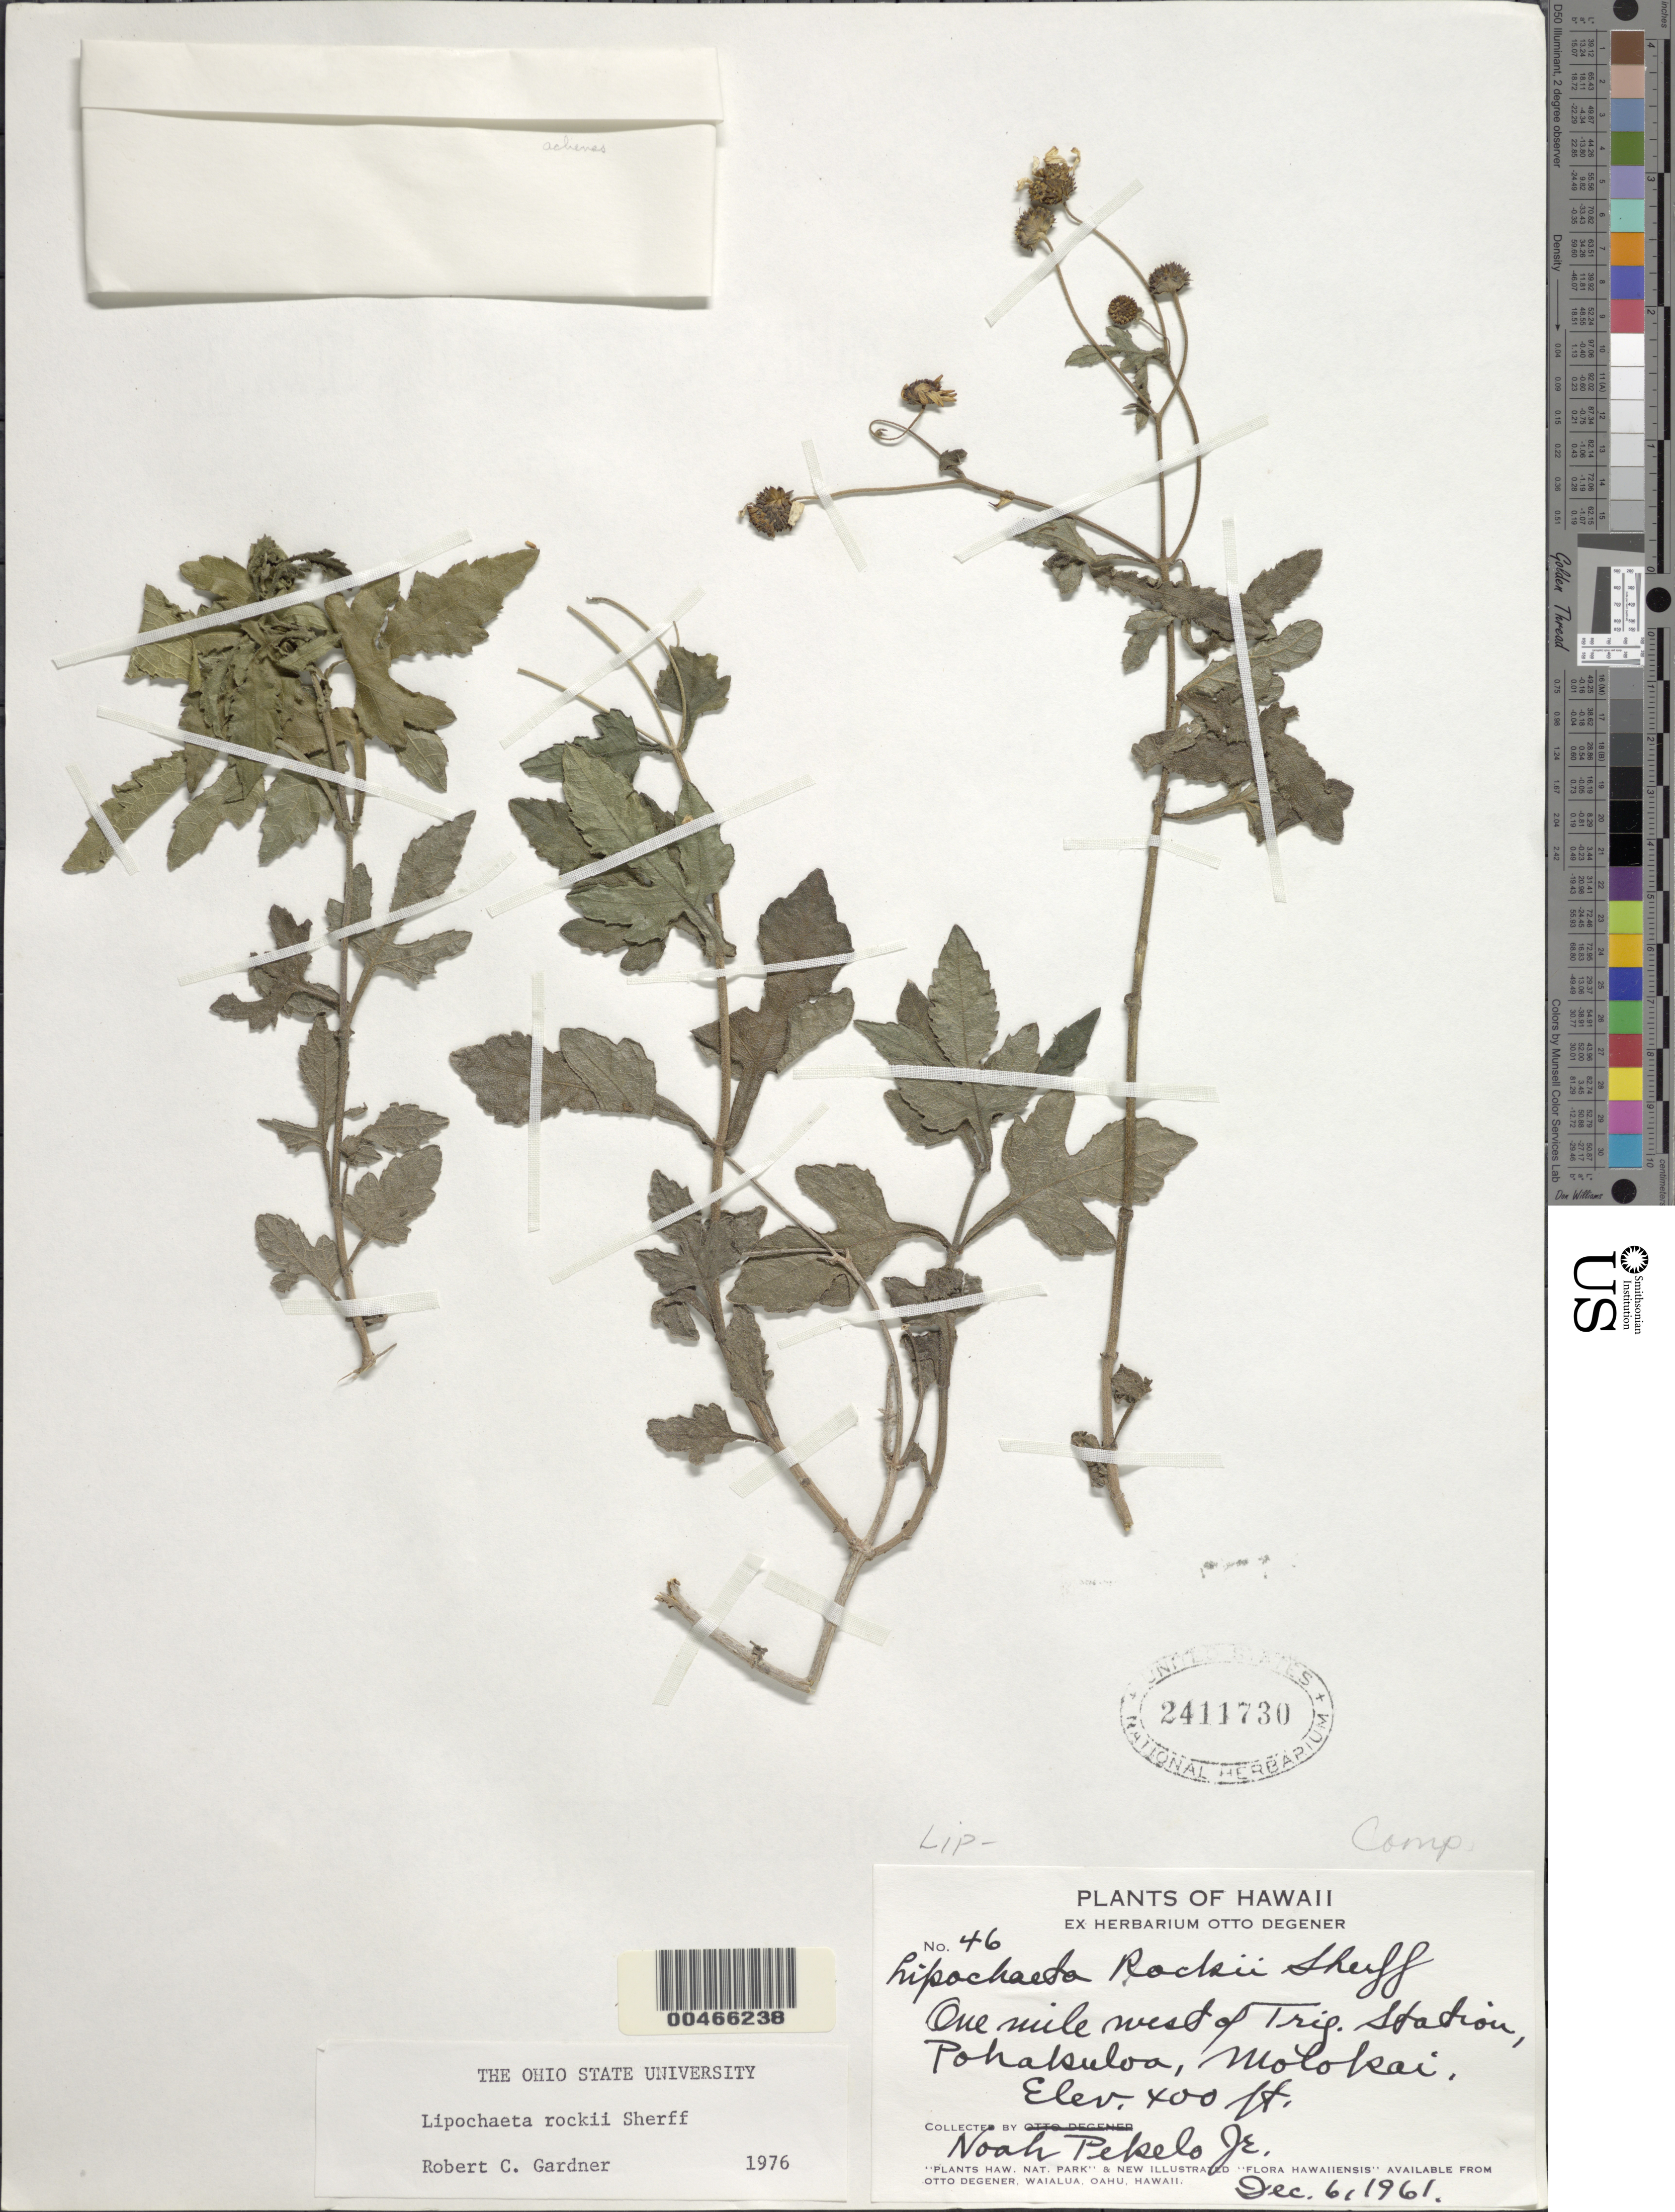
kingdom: Plantae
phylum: Tracheophyta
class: Magnoliopsida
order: Asterales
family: Asteraceae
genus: Lipochaeta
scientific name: Lipochaeta rockii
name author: Sherff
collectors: N. Pekelo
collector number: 46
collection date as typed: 6 Dec 1961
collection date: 1961-12-06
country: United States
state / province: Hawaii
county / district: Maui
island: Moloka'i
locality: One mile west of Trig. Station, Pohakuloa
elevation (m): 122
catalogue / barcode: US 2411730